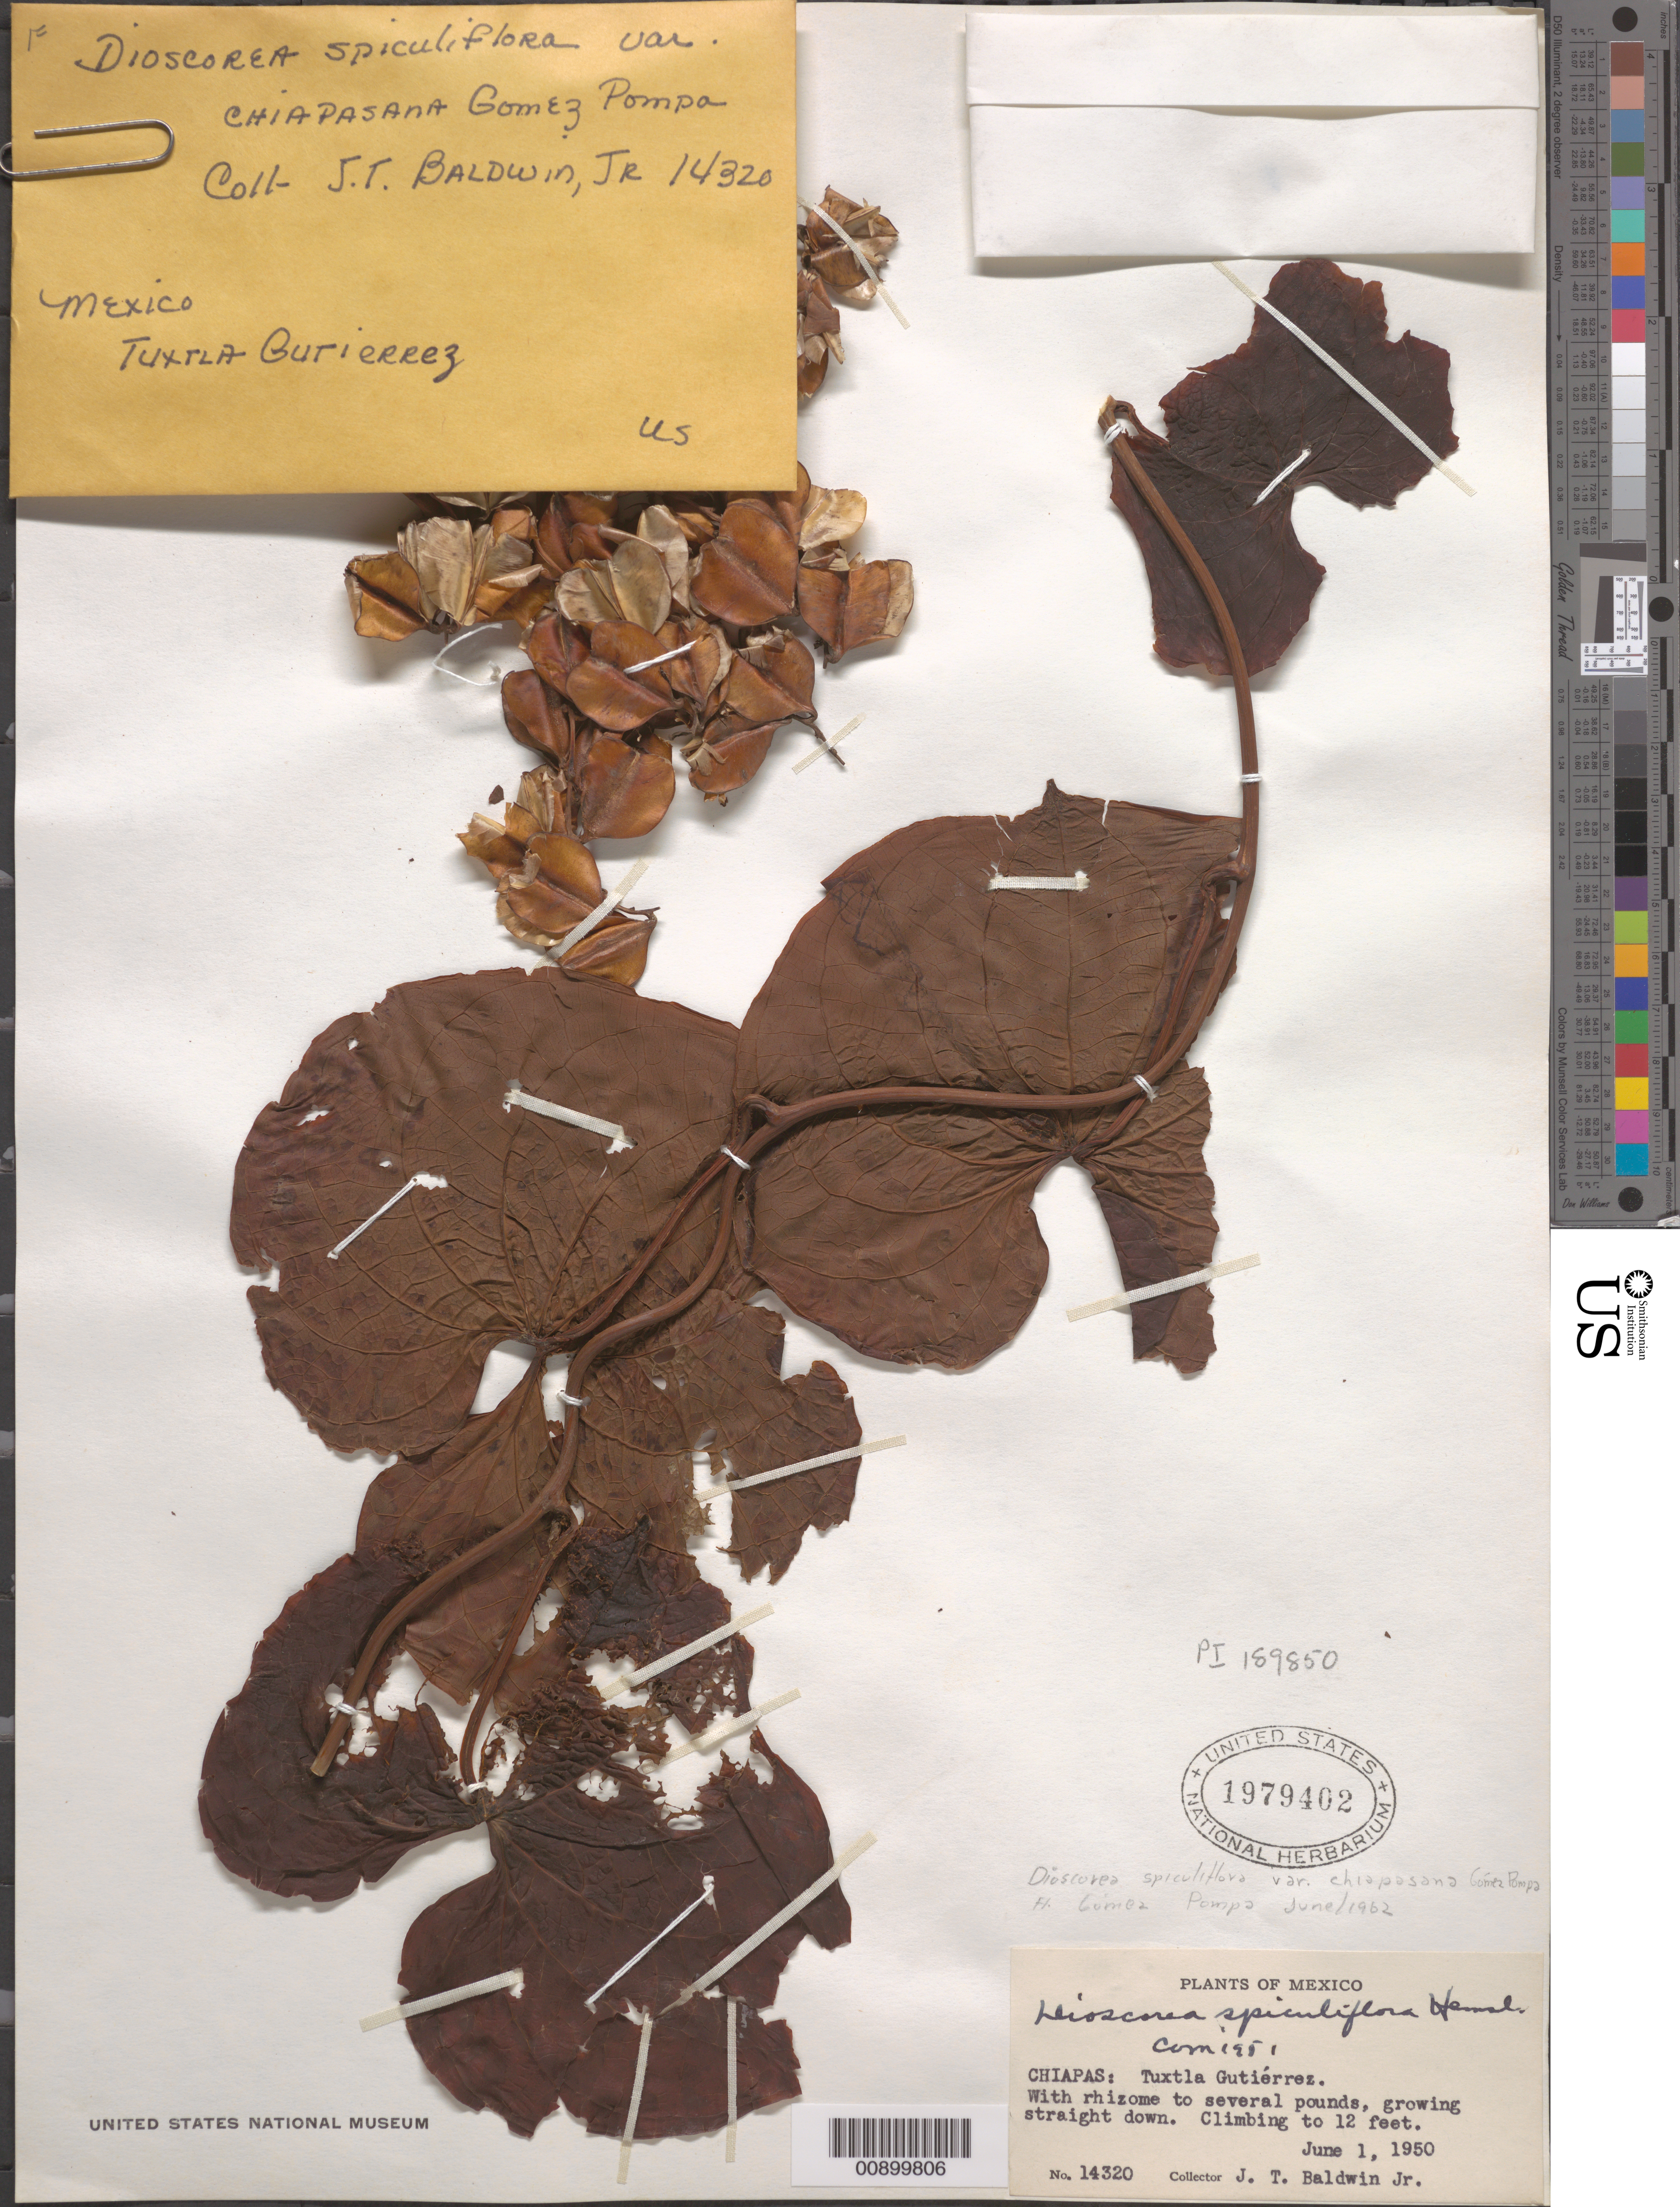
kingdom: Plantae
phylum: Tracheophyta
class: Liliopsida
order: Dioscoreales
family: Dioscoreaceae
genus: Dioscorea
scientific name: Dioscorea spiculiflora var. chiapasana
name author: Gómez Pompa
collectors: J. T. Baldwin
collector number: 14320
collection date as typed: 01 Jun 1950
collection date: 1950-06-01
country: Mexico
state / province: Chiapas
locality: Chiapas: Tuxtla Gutiérrez.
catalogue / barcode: US 1979402